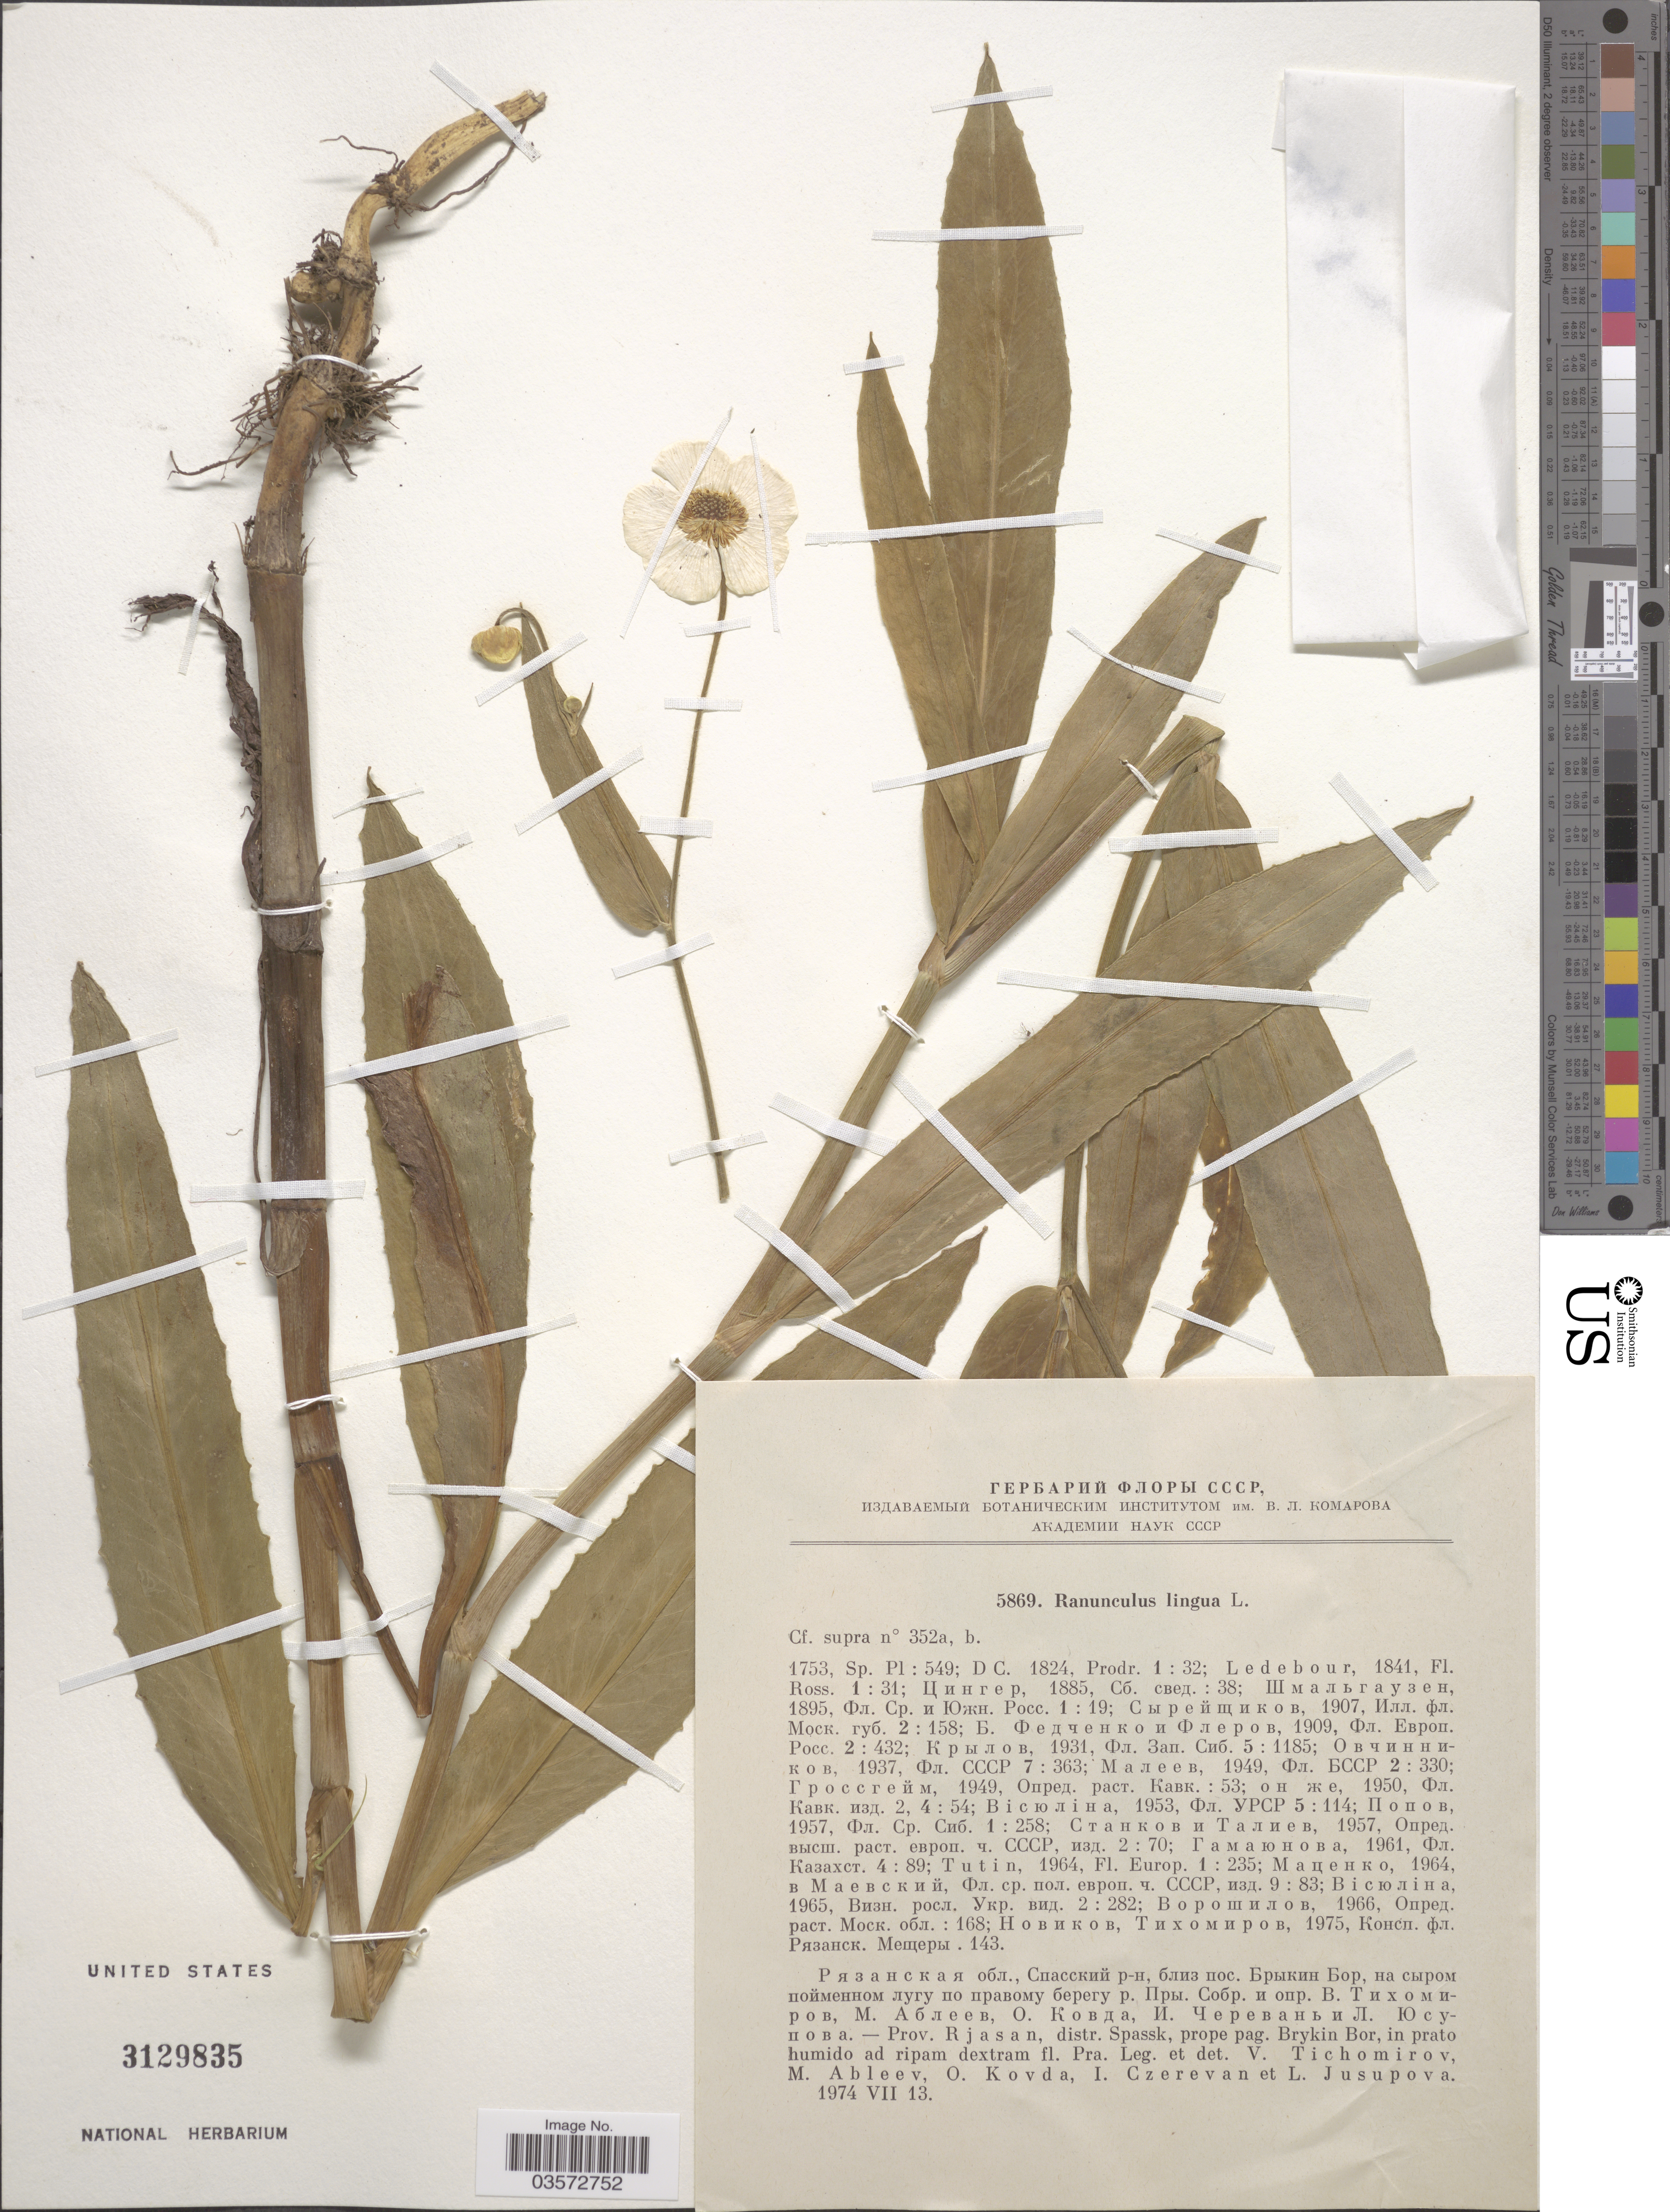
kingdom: Plantae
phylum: Tracheophyta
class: Magnoliopsida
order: Ranunculales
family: Ranunculaceae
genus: Ranunculus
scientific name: Ranunculus lingua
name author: L.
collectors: V. Tichomirov, M. Ableev, O. Kovda, I. Czerevan & L. Jusupova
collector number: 5869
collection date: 1974-07-13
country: Russian Federation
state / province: Ryazan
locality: Prov. Rjasan, distr. Spassk, prope pag. Brykin Bor, in prato humido ad ripam dextram fl. Pra.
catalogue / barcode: US 3129835